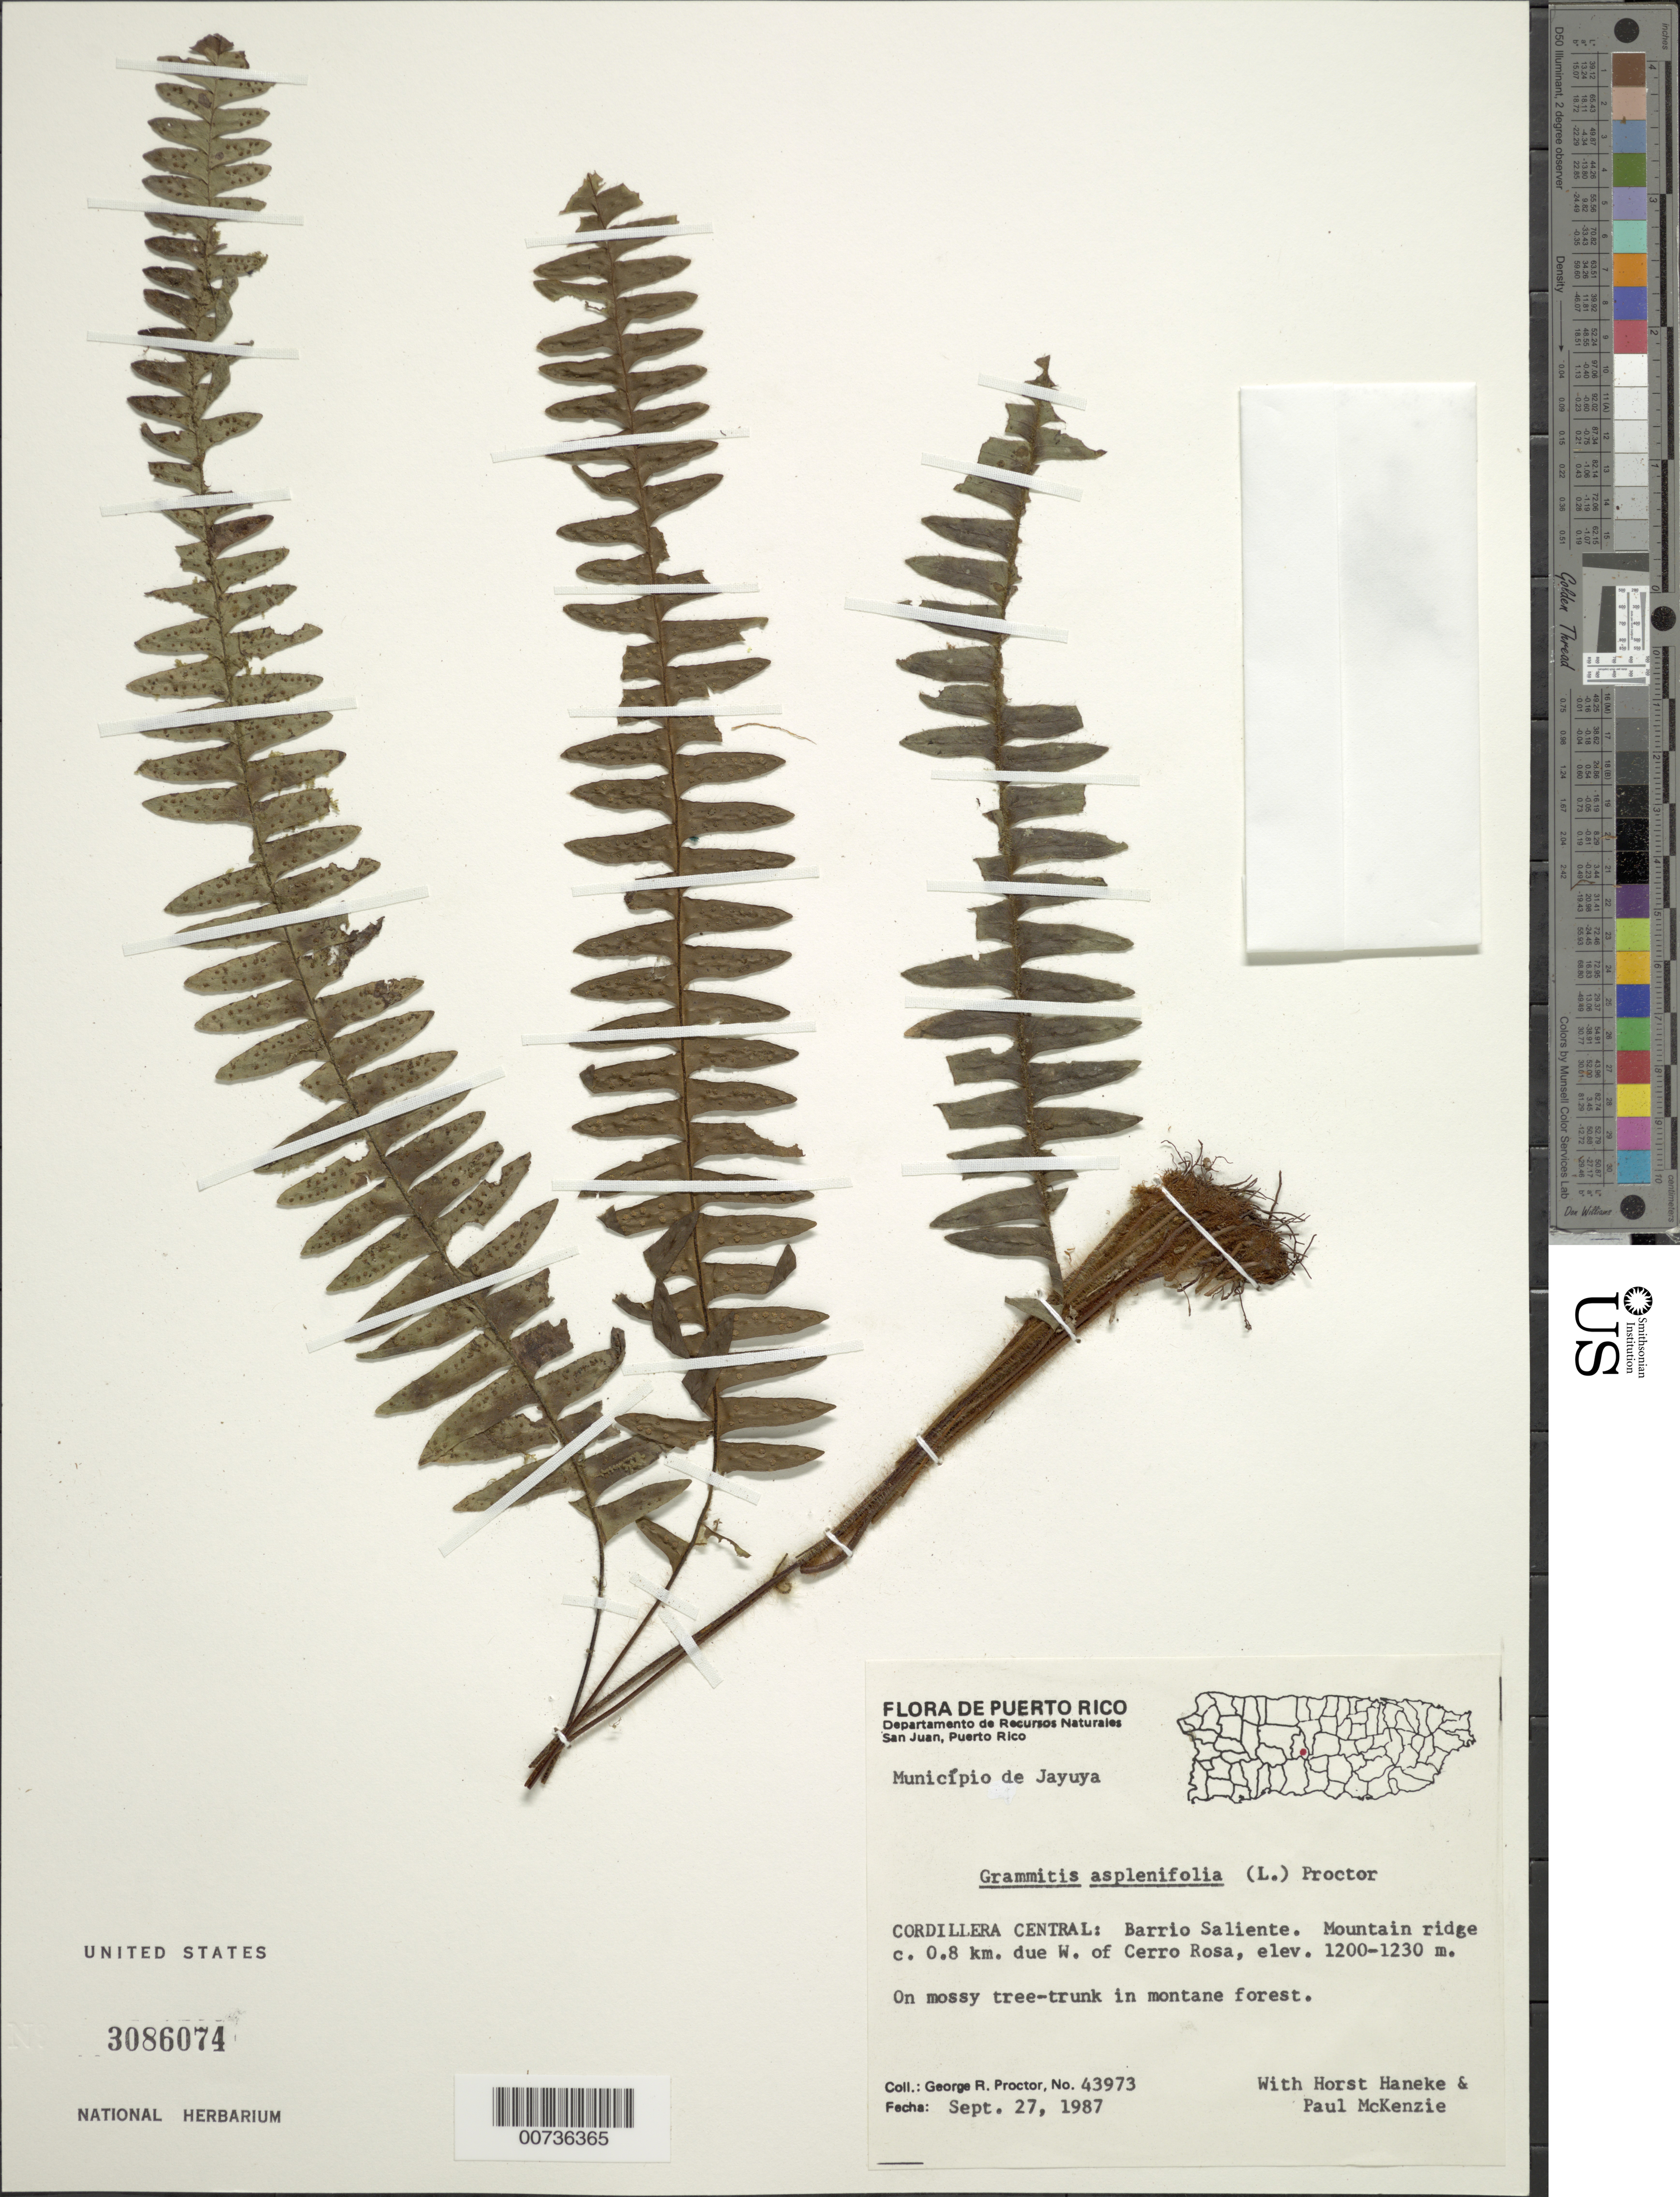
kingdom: Plantae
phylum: Tracheophyta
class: Polypodiopsida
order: Polypodiales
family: Polypodiaceae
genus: Terpsichore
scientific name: Terpsichore asplenifolia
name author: (L.) A.R. Sm.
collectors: G. R. Proctor, H. Haneke & P. Mckenzie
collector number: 43973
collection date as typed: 27 Sep 1987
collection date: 1987-09-27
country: Puerto Rico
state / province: Jayuya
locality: Cordillera Central: Barrio Saliente. Mountain ridge c. 0.8 km due W. of Cerro Rosa. Municipio de Jayuya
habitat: On mossy tree-trunk in montane forest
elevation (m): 1200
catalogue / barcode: US 3086074